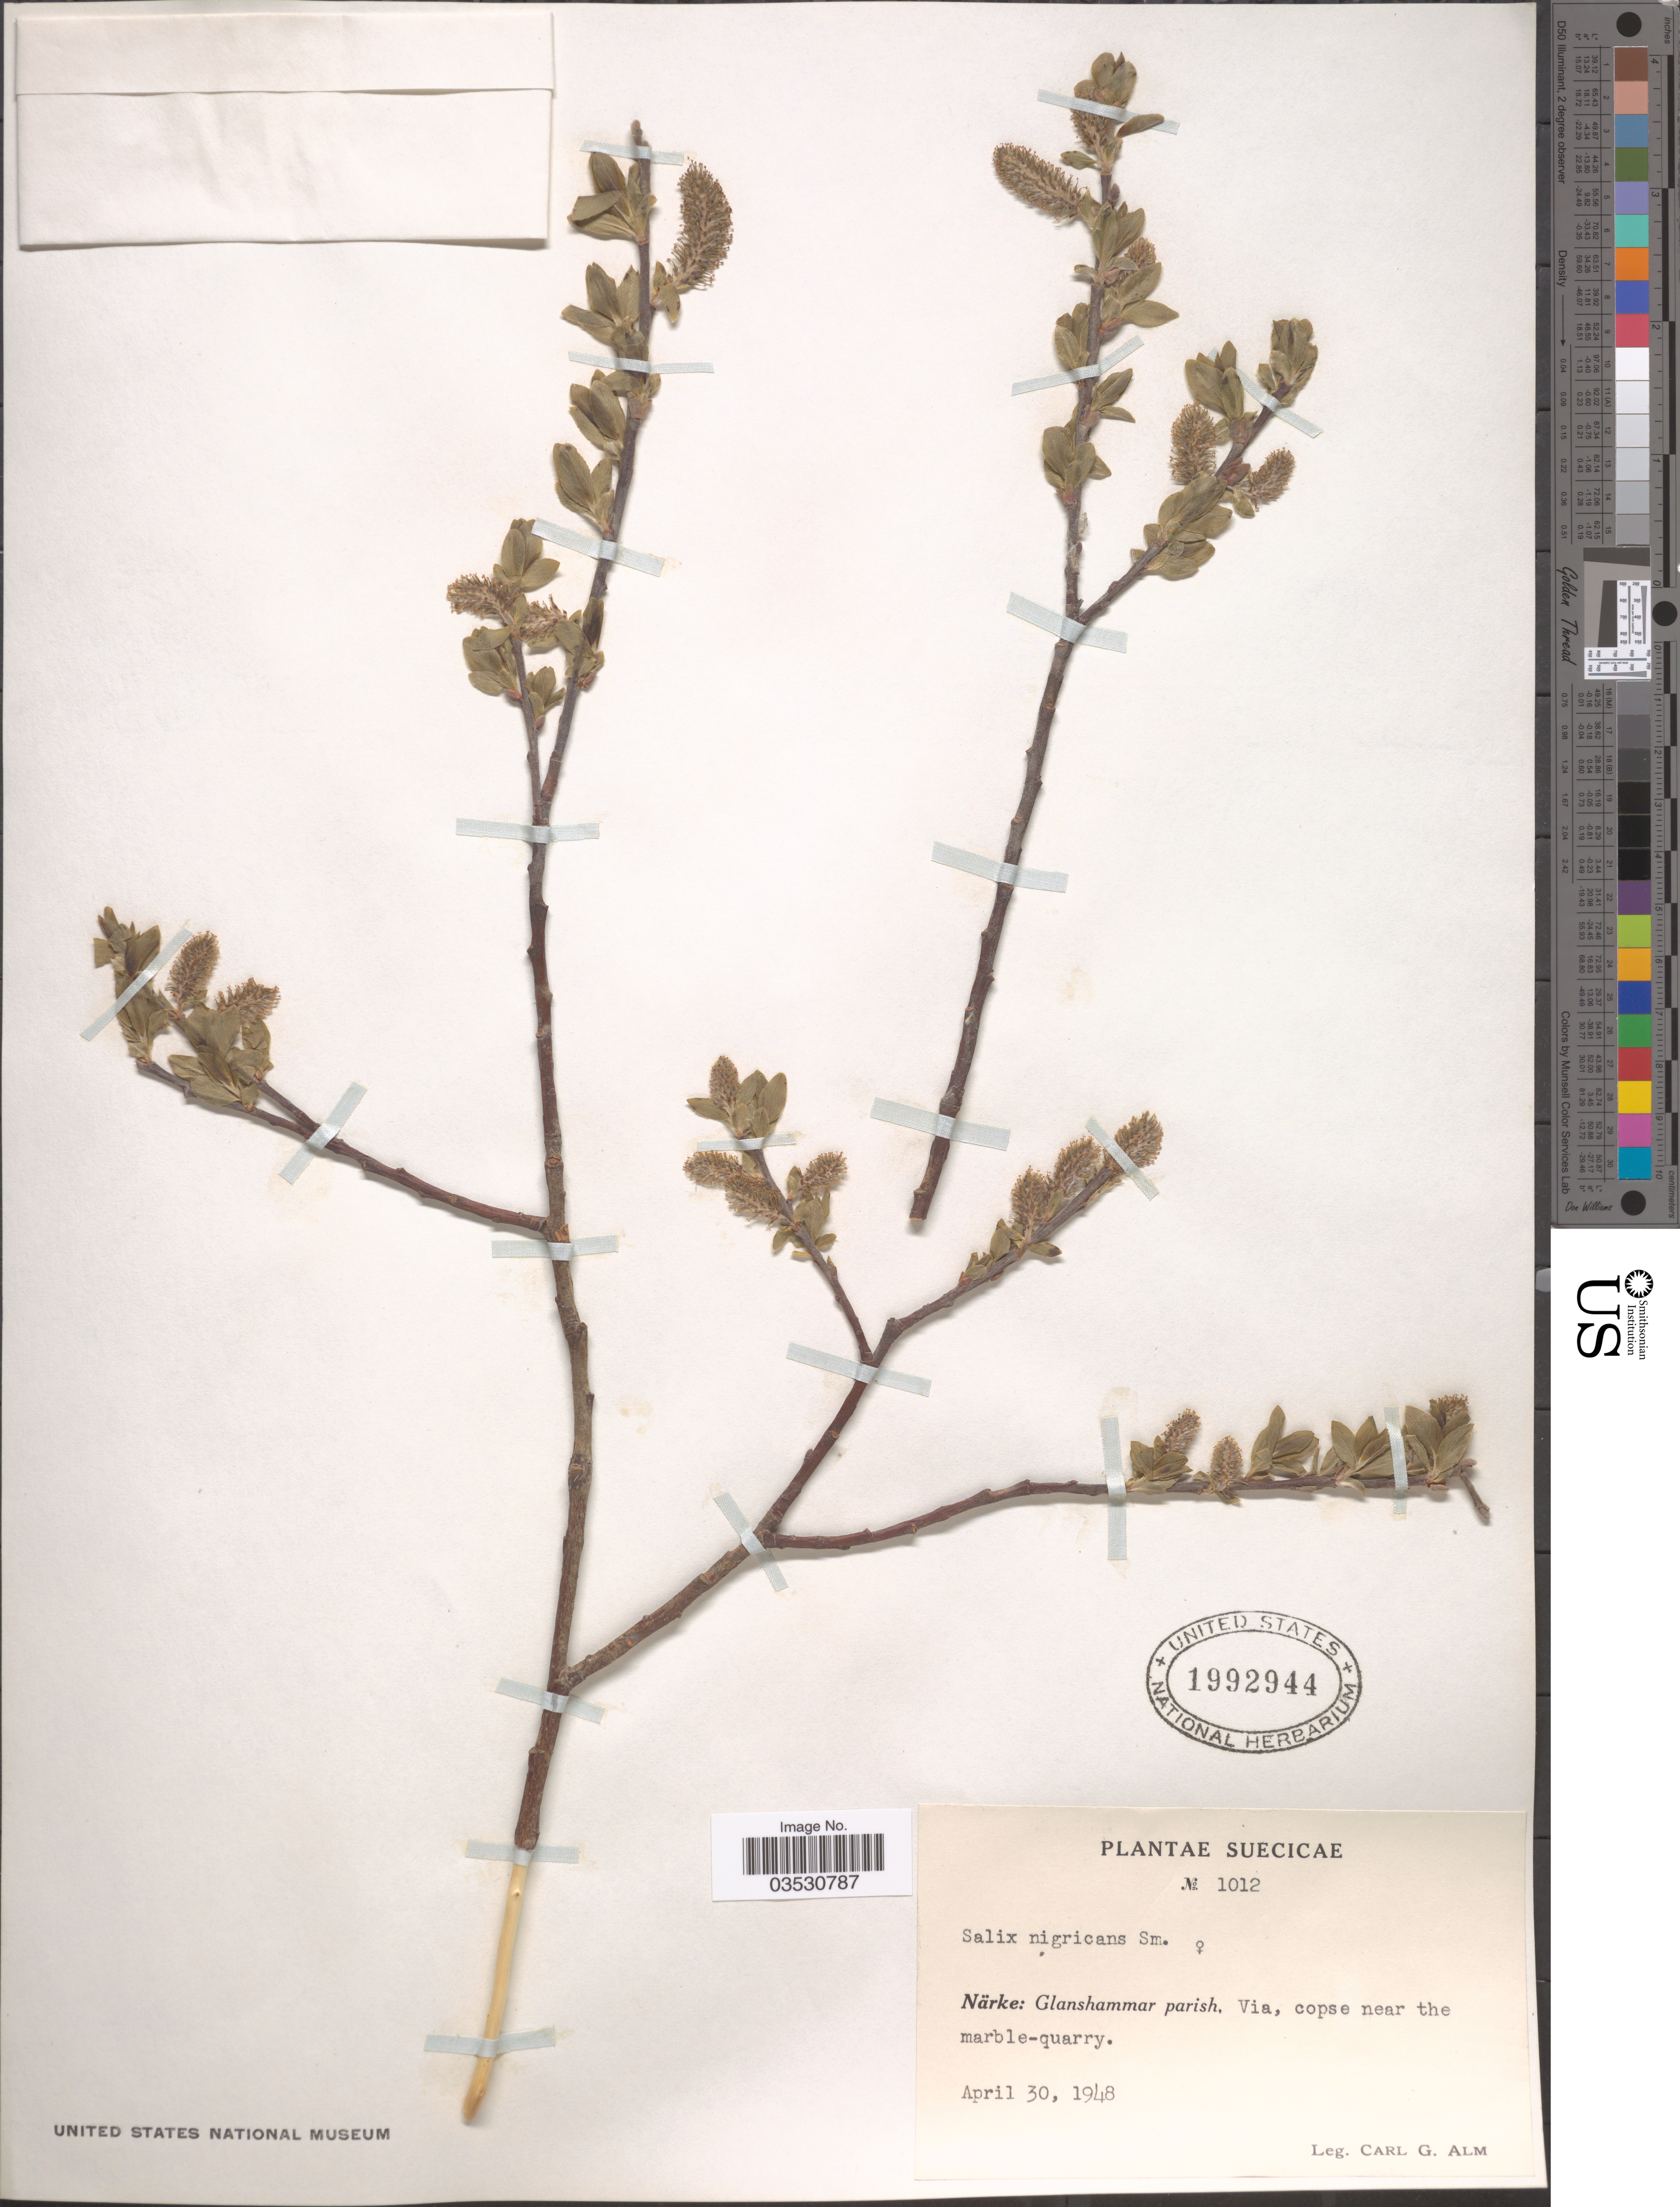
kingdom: Plantae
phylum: Tracheophyta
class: Magnoliopsida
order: Malpighiales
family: Salicaceae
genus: Salix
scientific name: Salix nigricans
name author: Sm.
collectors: C. G. Alm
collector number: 1012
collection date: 1948-04-30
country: Sweden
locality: Suecicae. Närke: Glanshammar parish, Via, copse near the marble-quarry.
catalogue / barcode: US 1992944